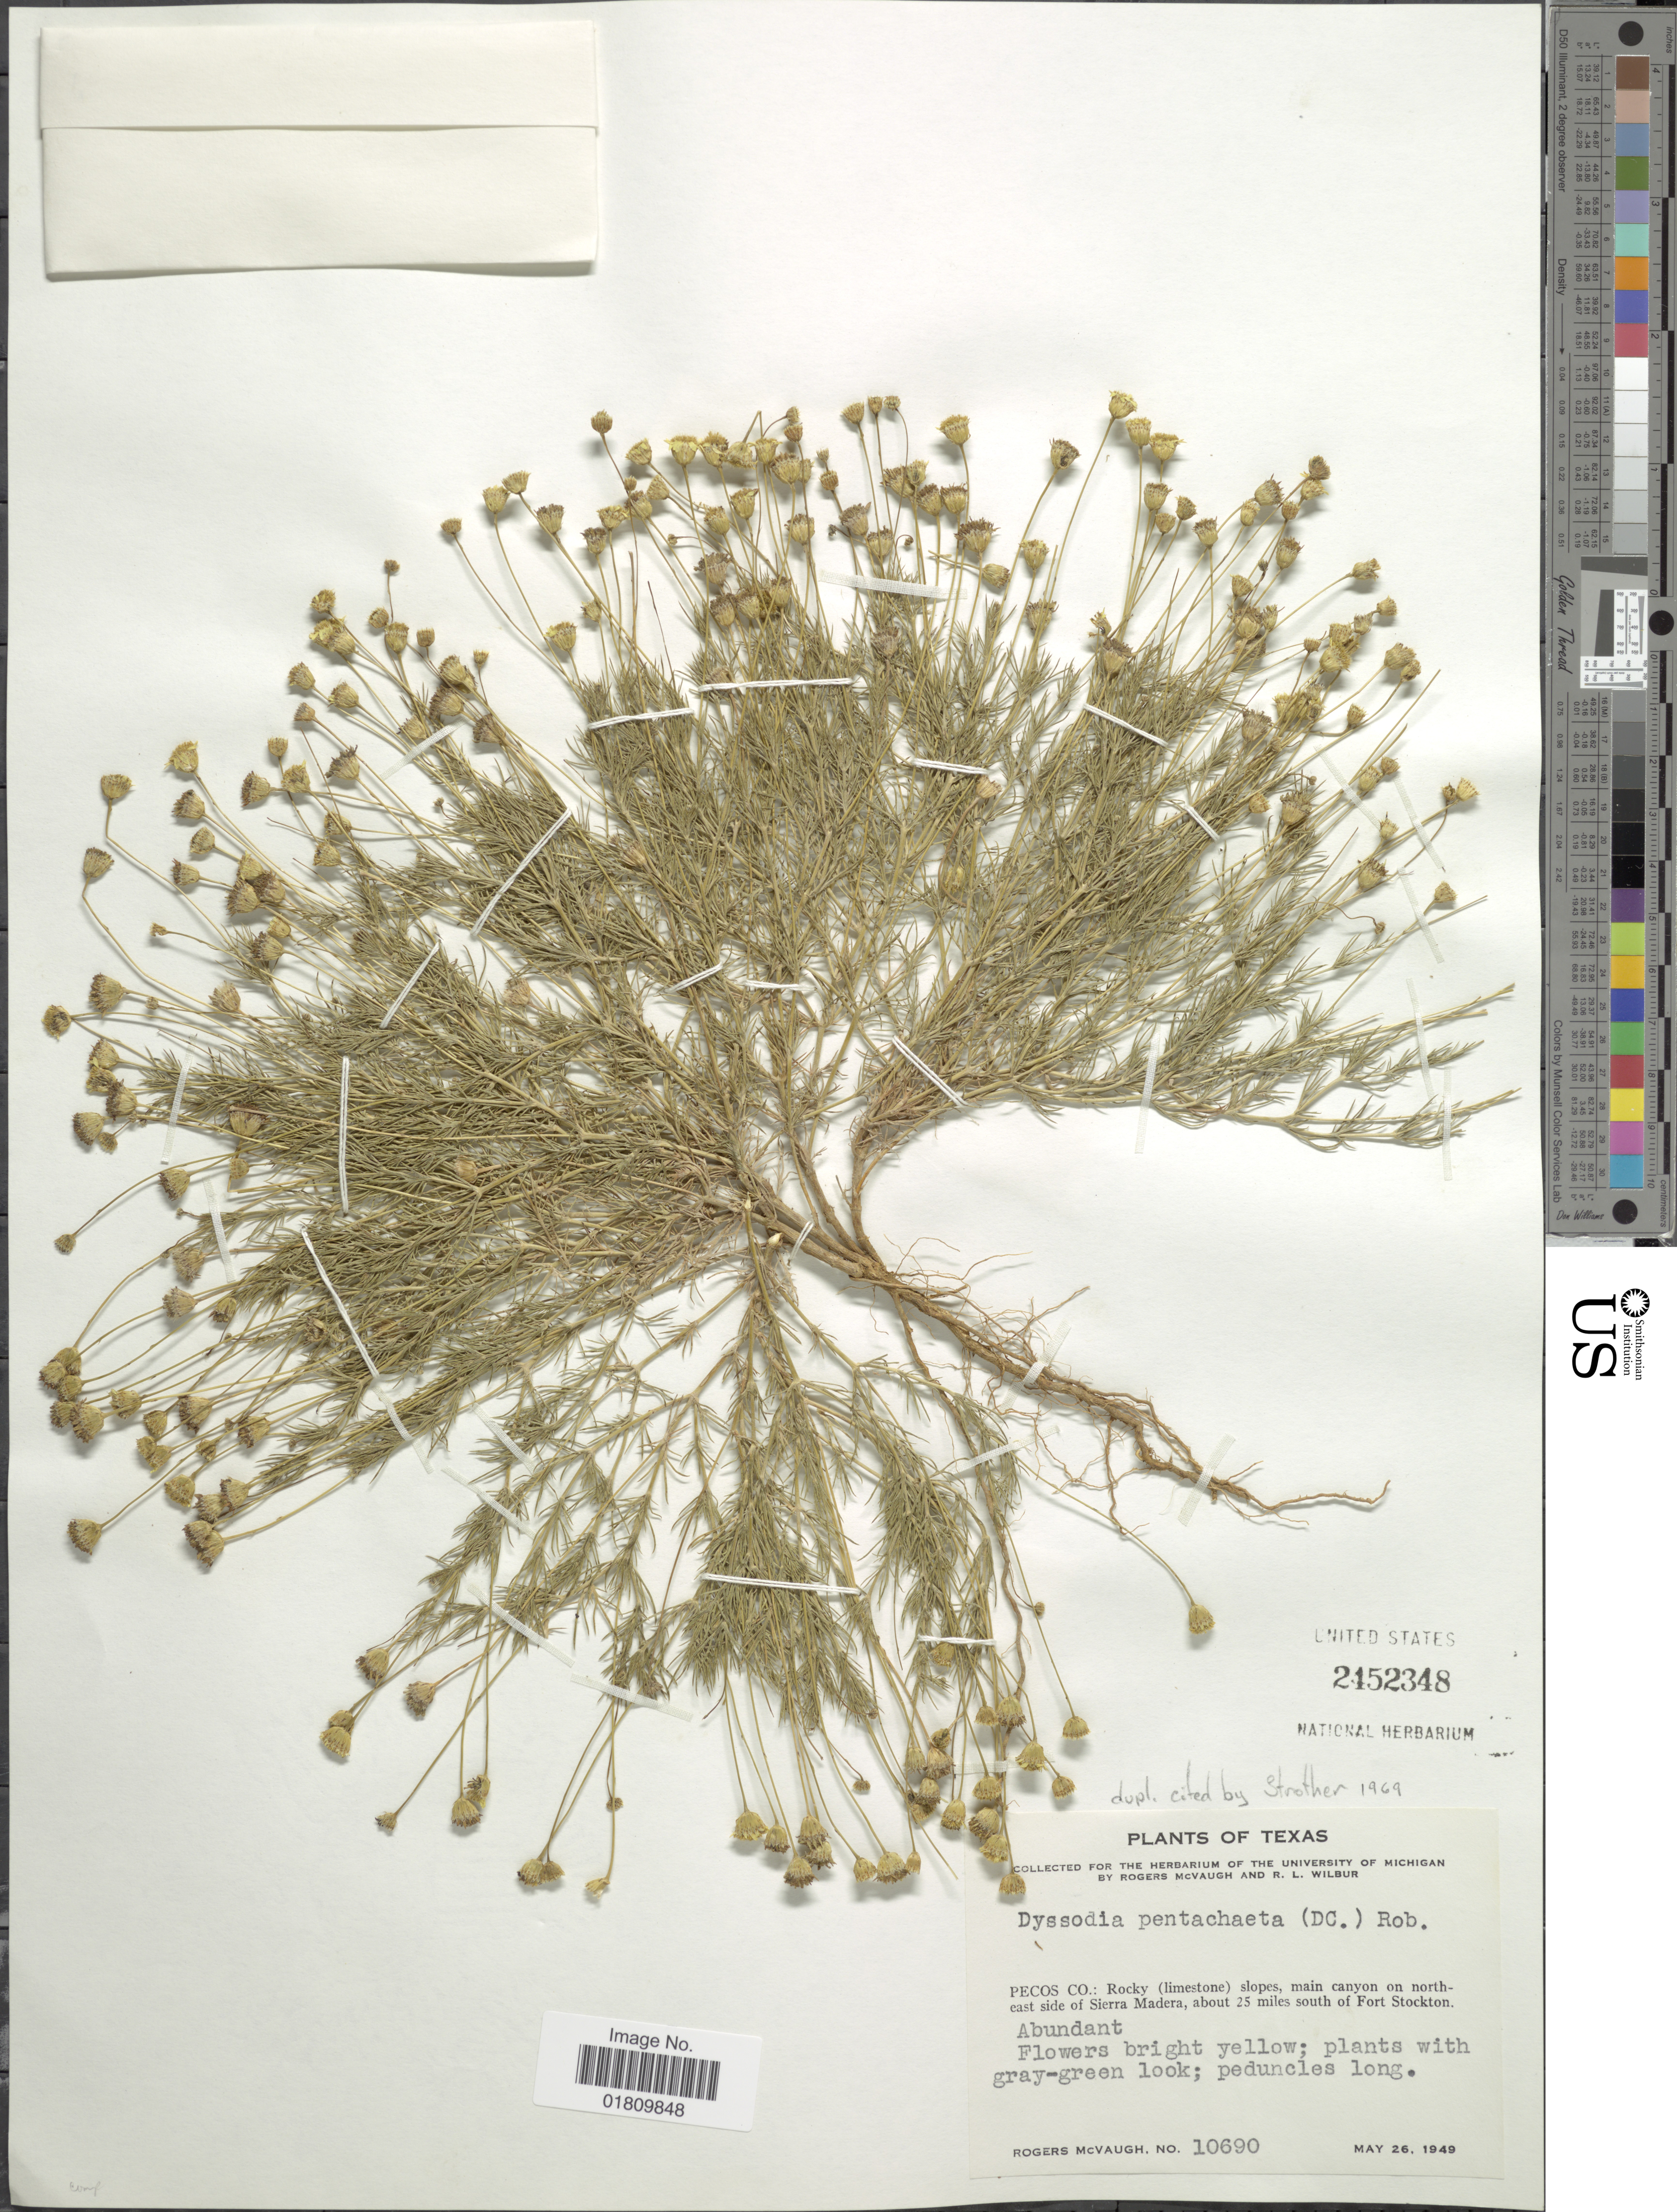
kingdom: Plantae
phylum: Tracheophyta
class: Magnoliopsida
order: Asterales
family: Asteraceae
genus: Thymophylla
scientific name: Thymophylla pentachaeta var. belenidium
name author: (DC.) Strother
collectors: R. McVaugh & R. L. Wilbur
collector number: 10690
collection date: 1949-05-26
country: United States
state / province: Texas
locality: Pecos Co.: Rocky (limestone) slopes, main canyon on north-east side of Sierra Madera, about 25 miles south of Fort Stockton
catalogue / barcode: US 2452348